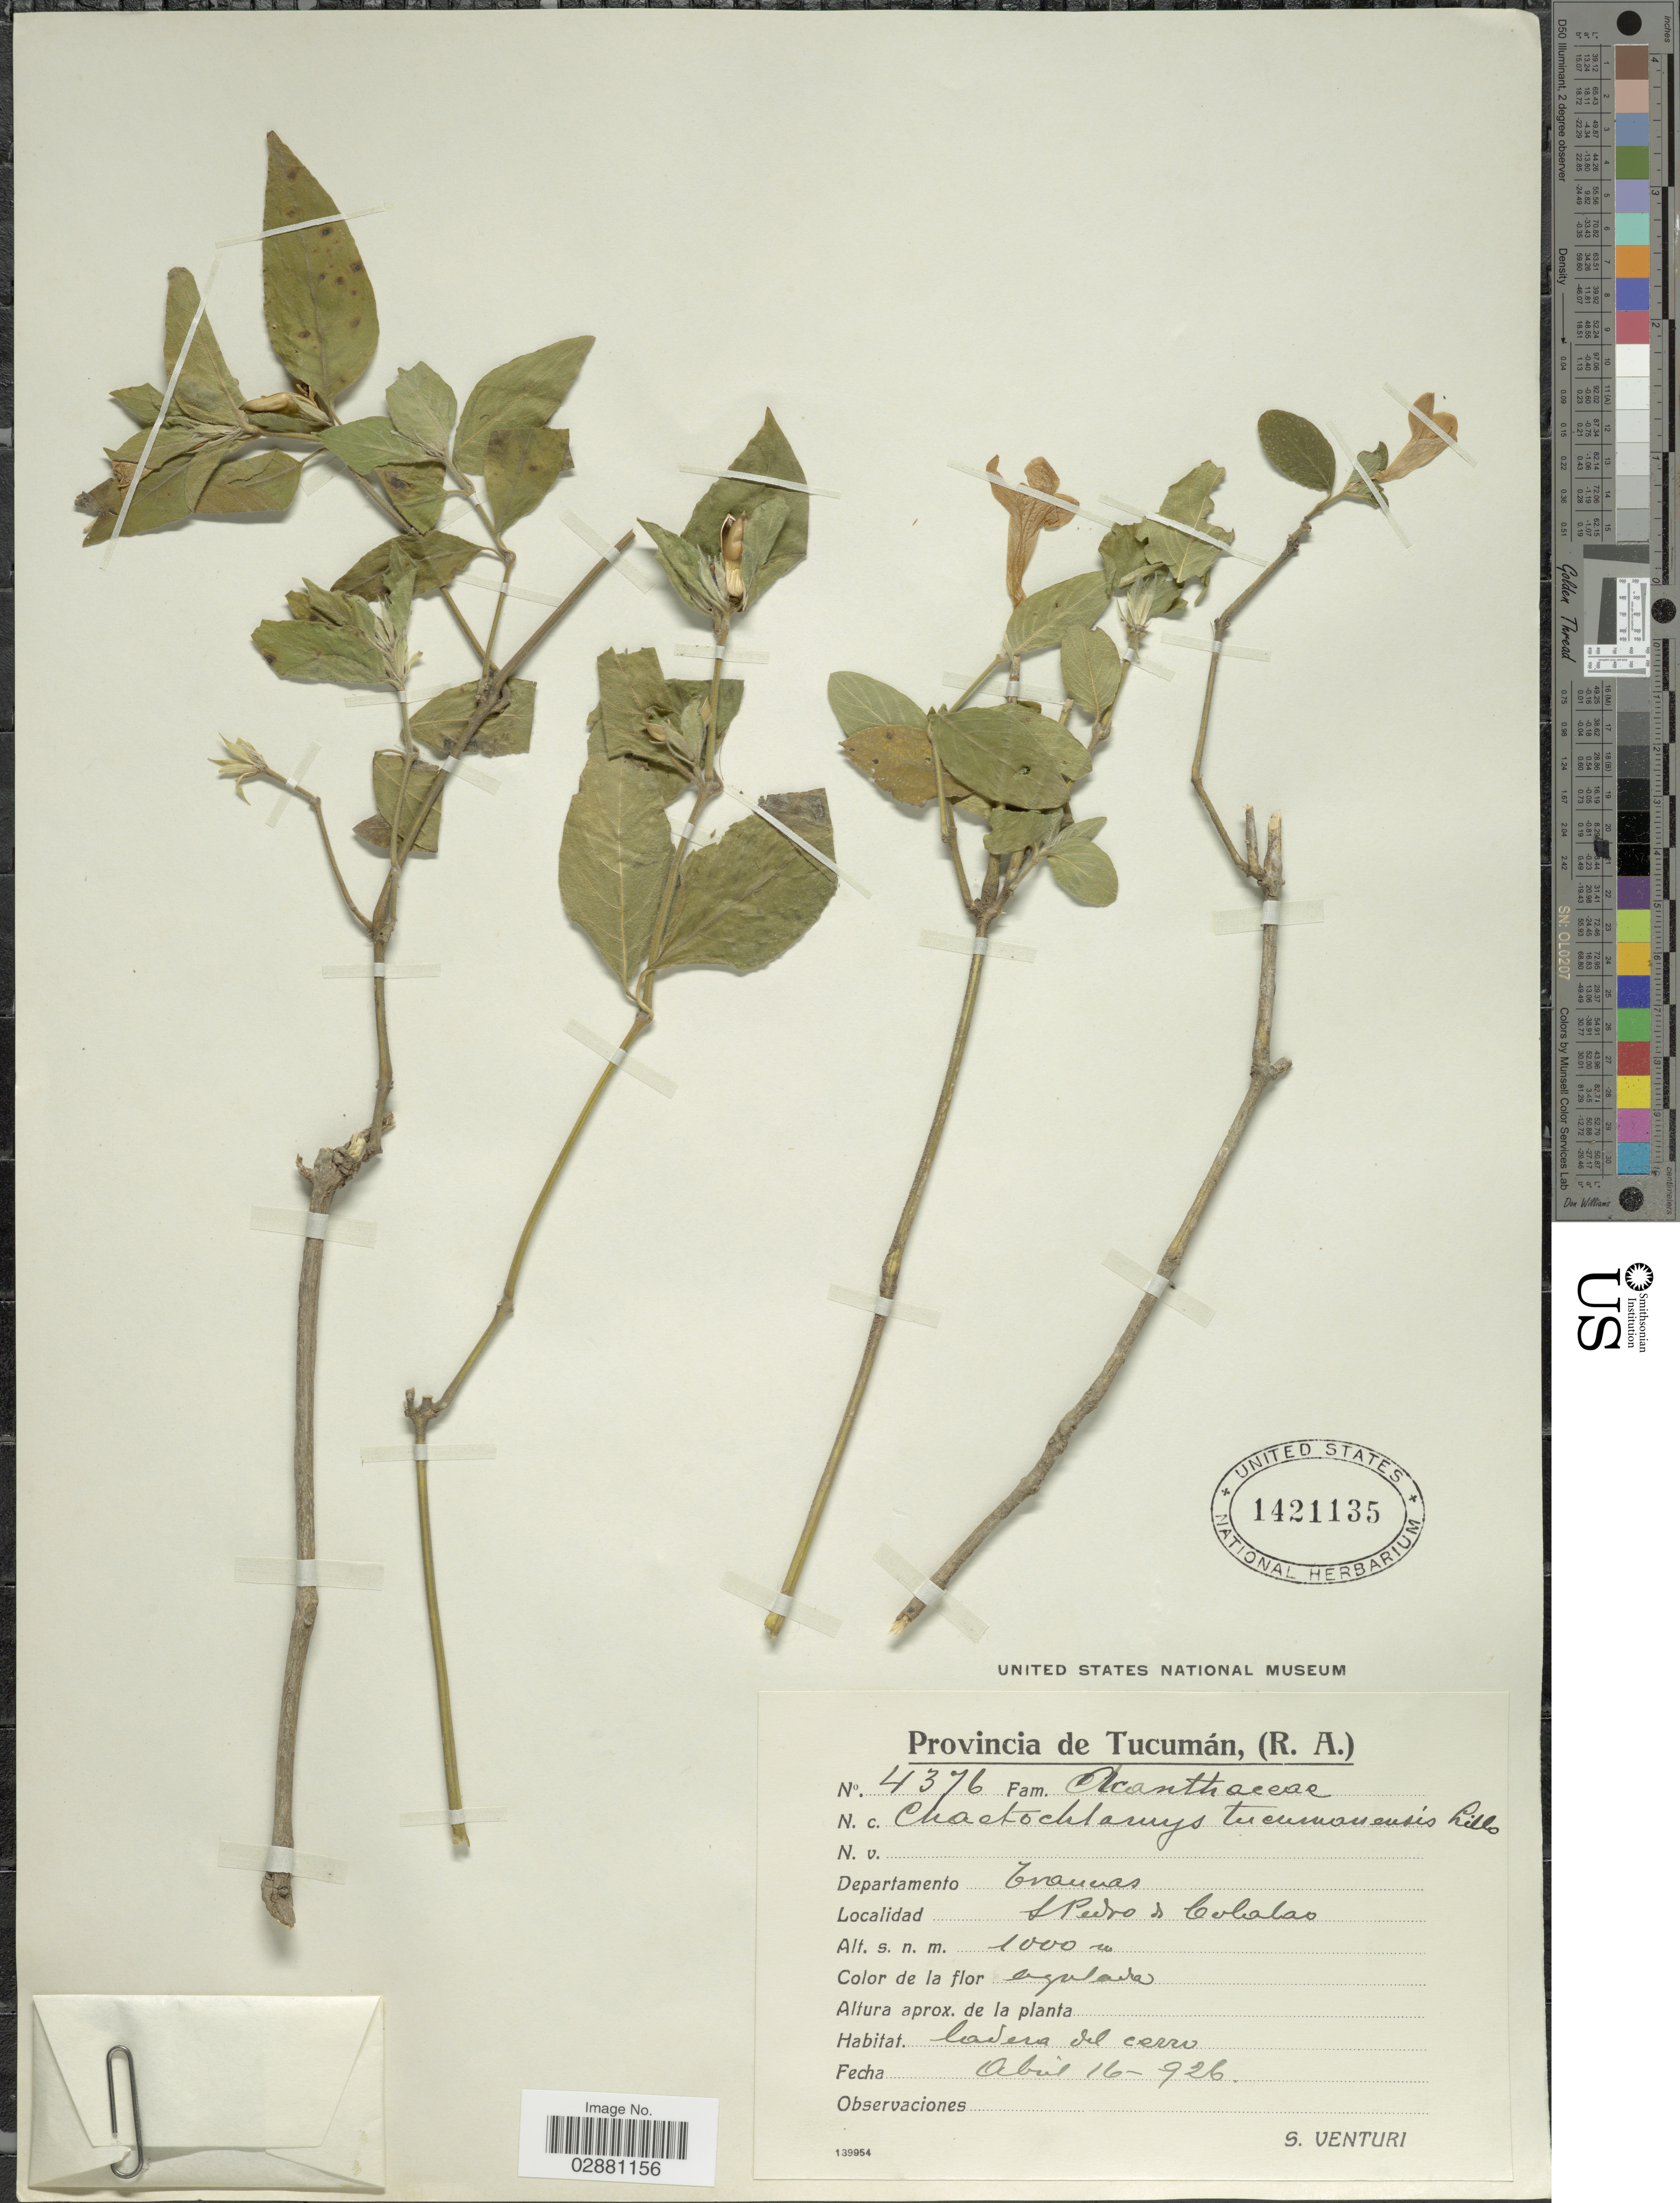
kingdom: Plantae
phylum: Tracheophyta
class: Magnoliopsida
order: Lamiales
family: Acanthaceae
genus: Justicia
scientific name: Justicia thunbergioides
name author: (Lindau) Leonard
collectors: S. Venturi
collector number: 4376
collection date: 1926-04-16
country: Argentina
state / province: Tucuman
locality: Provincia de Tucumán, (R.A.). Departamento Trancas. S Pedro de Colalas.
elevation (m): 1000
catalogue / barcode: US 1421135